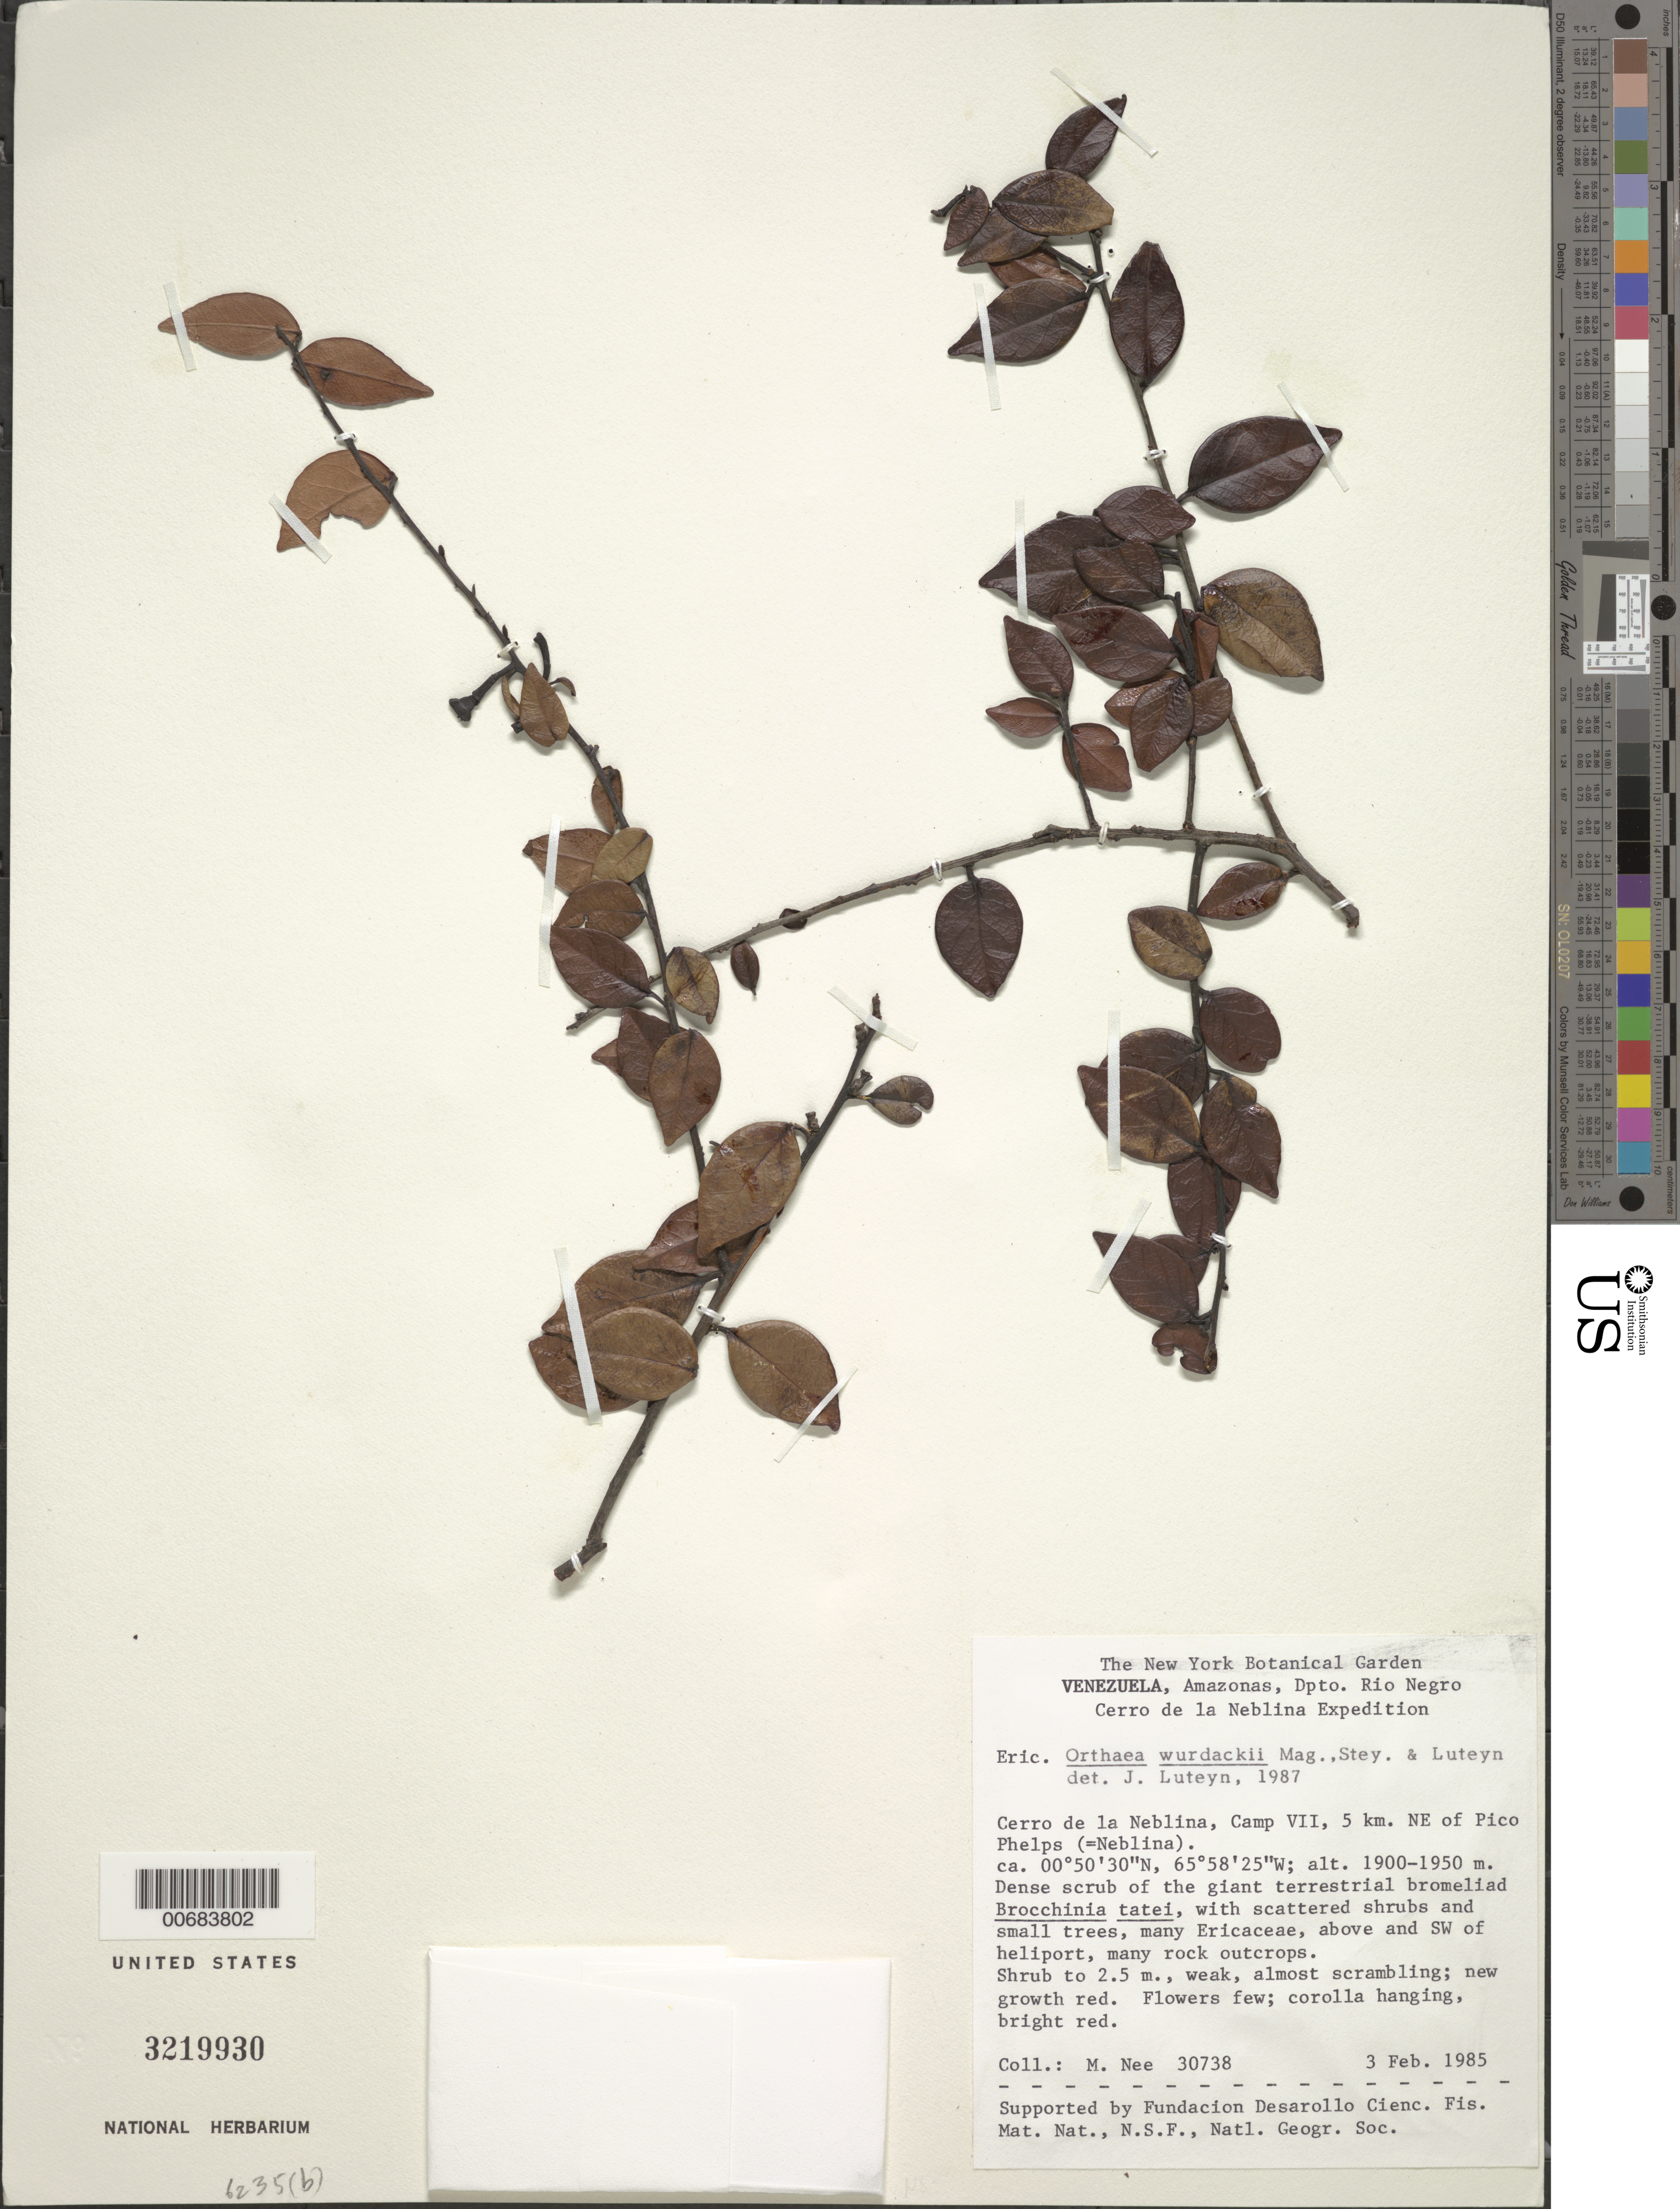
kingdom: Plantae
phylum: Tracheophyta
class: Magnoliopsida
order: Ericales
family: Ericaceae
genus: Orthaea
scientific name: Orthaea wurdackii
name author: Maguire et al.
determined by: Luteyn, J. L.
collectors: M. Nee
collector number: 30738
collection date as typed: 3-Feb-85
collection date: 1985-02-03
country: Venezuela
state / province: Amazonas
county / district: Río Negro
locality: Cerro de la Neblina, Camp VII, 5 km NE of Pico Phelps (=Neblina)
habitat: Dense scrub of Brocchinia tatei, many rocky outcrops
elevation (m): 1900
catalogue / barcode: US 3219930